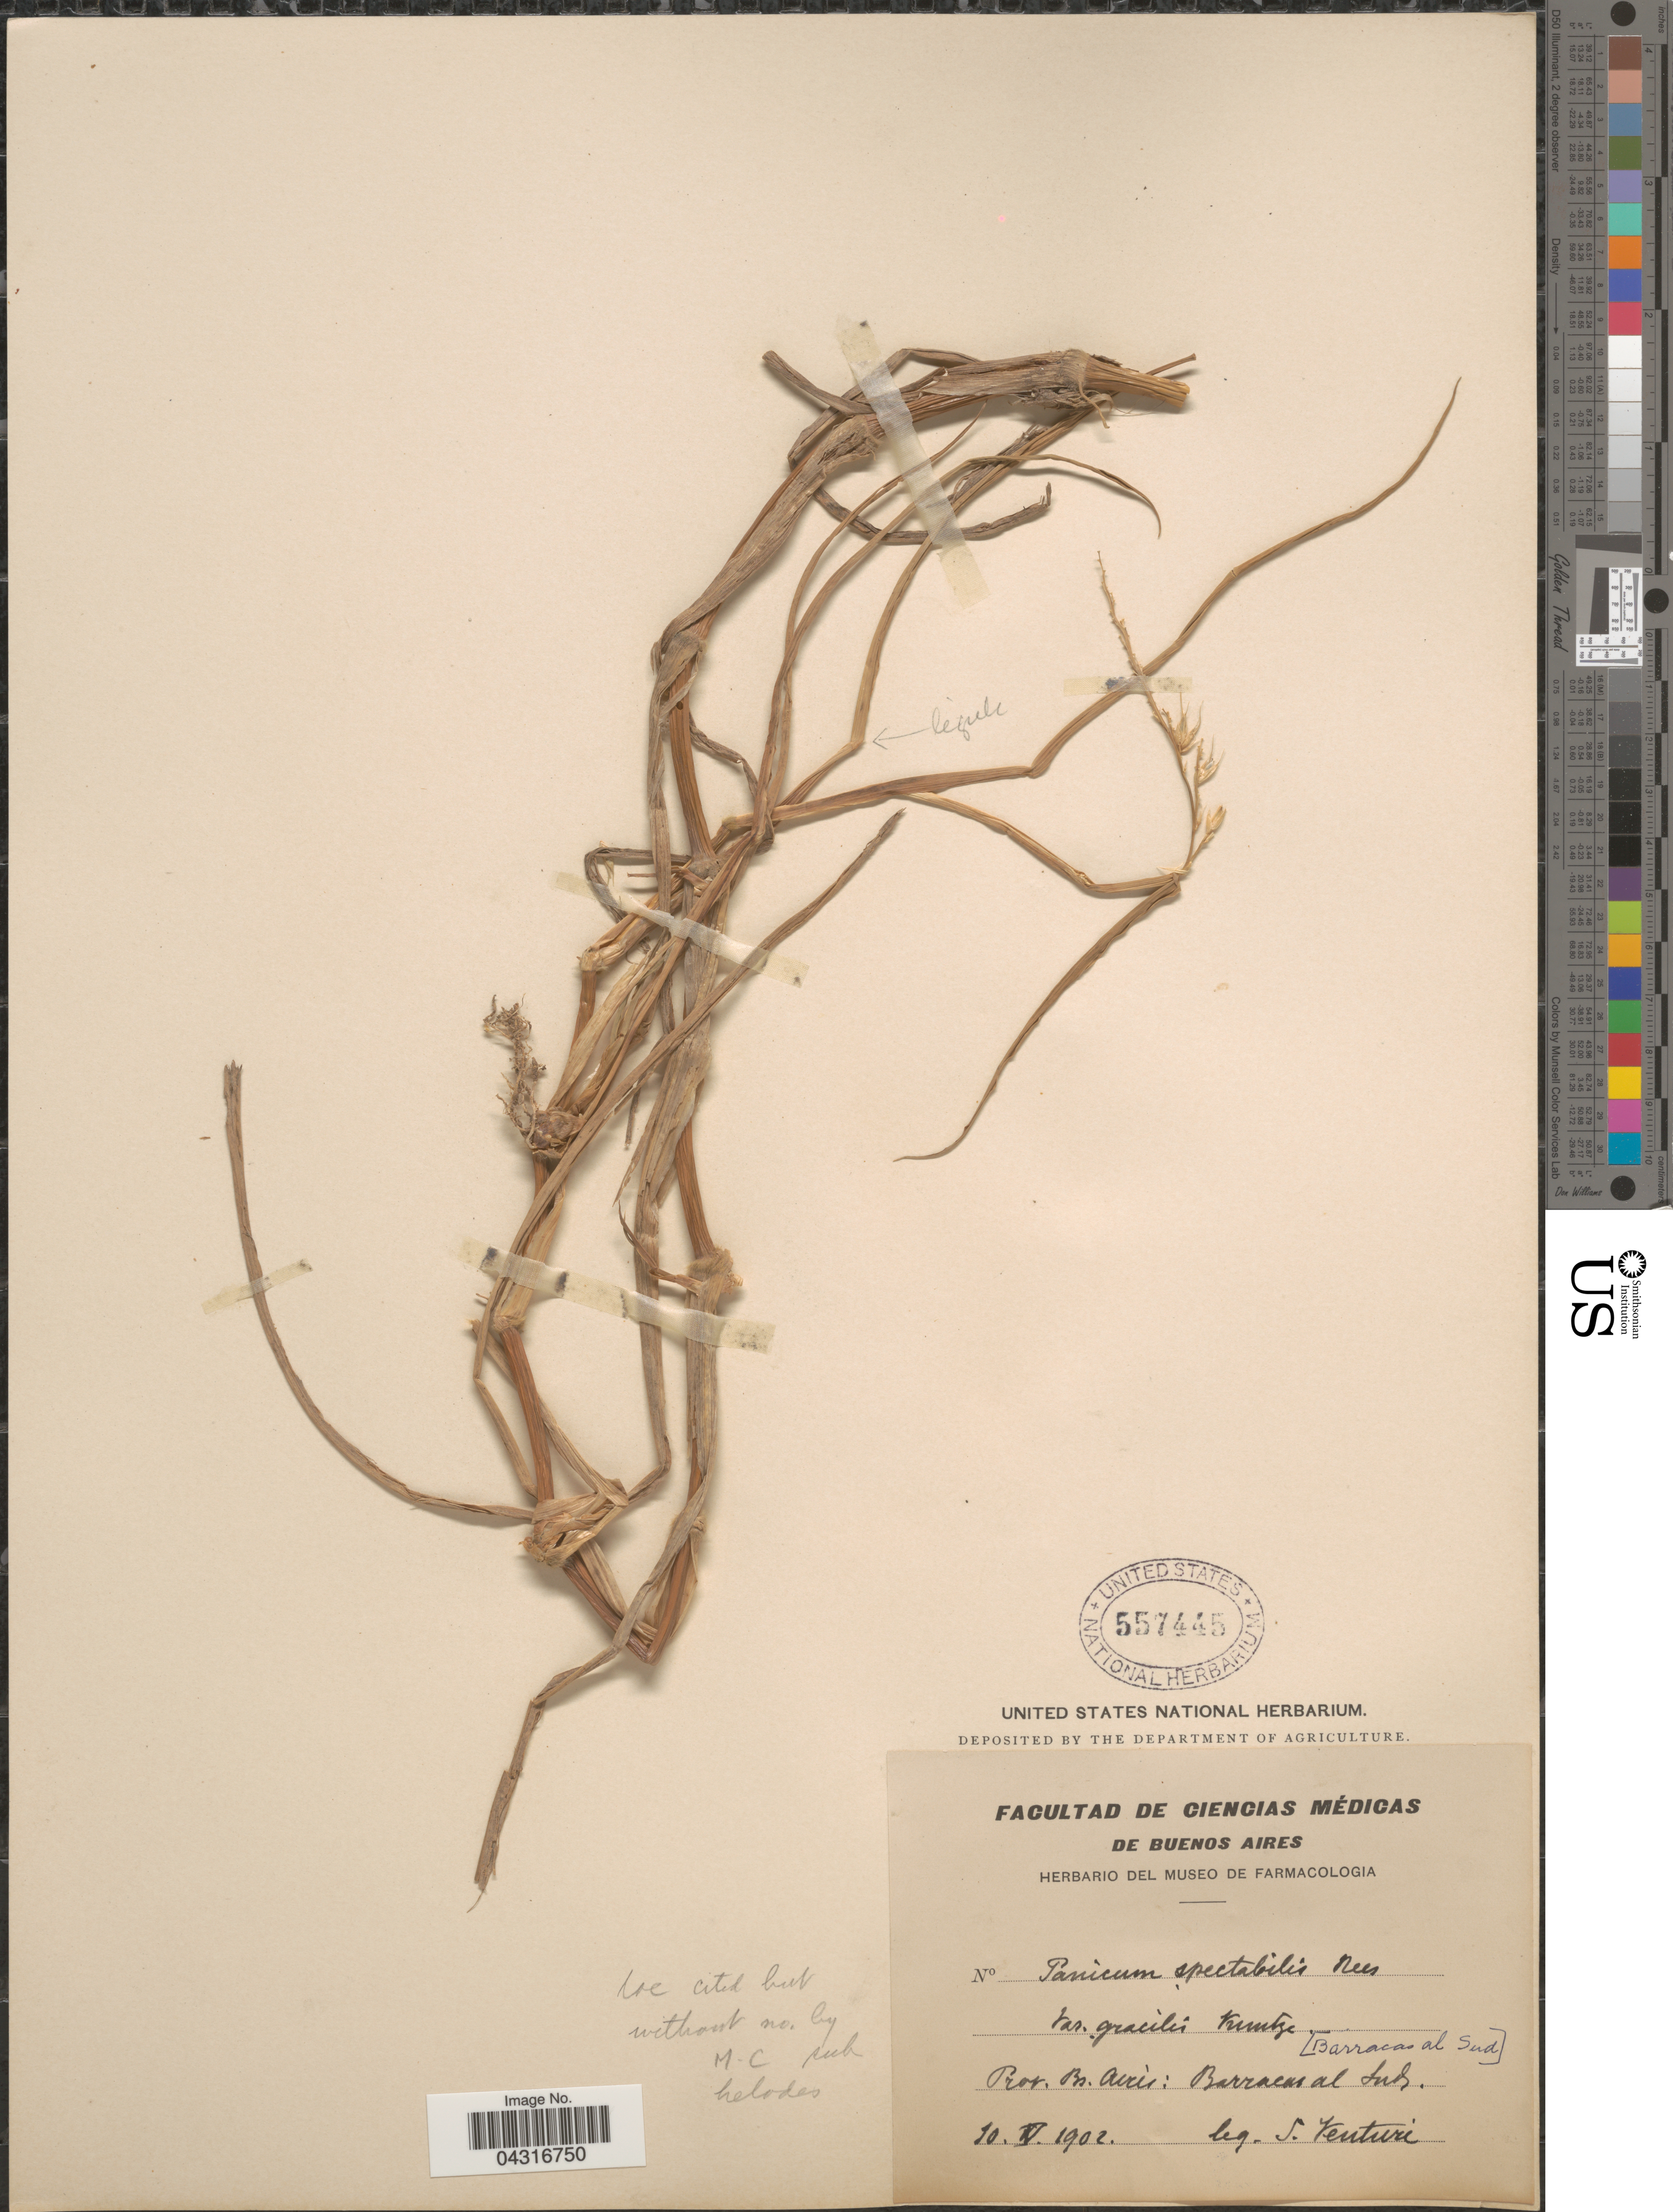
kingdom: Plantae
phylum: Tracheophyta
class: Liliopsida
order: Poales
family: Poaceae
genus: Echinochloa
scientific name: Echinochloa helodes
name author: (Hack.) Parodi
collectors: S. Venturi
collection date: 1902-05-10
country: Argentina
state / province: Buenos Aires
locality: Barracas al Sud.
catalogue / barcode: US 557445